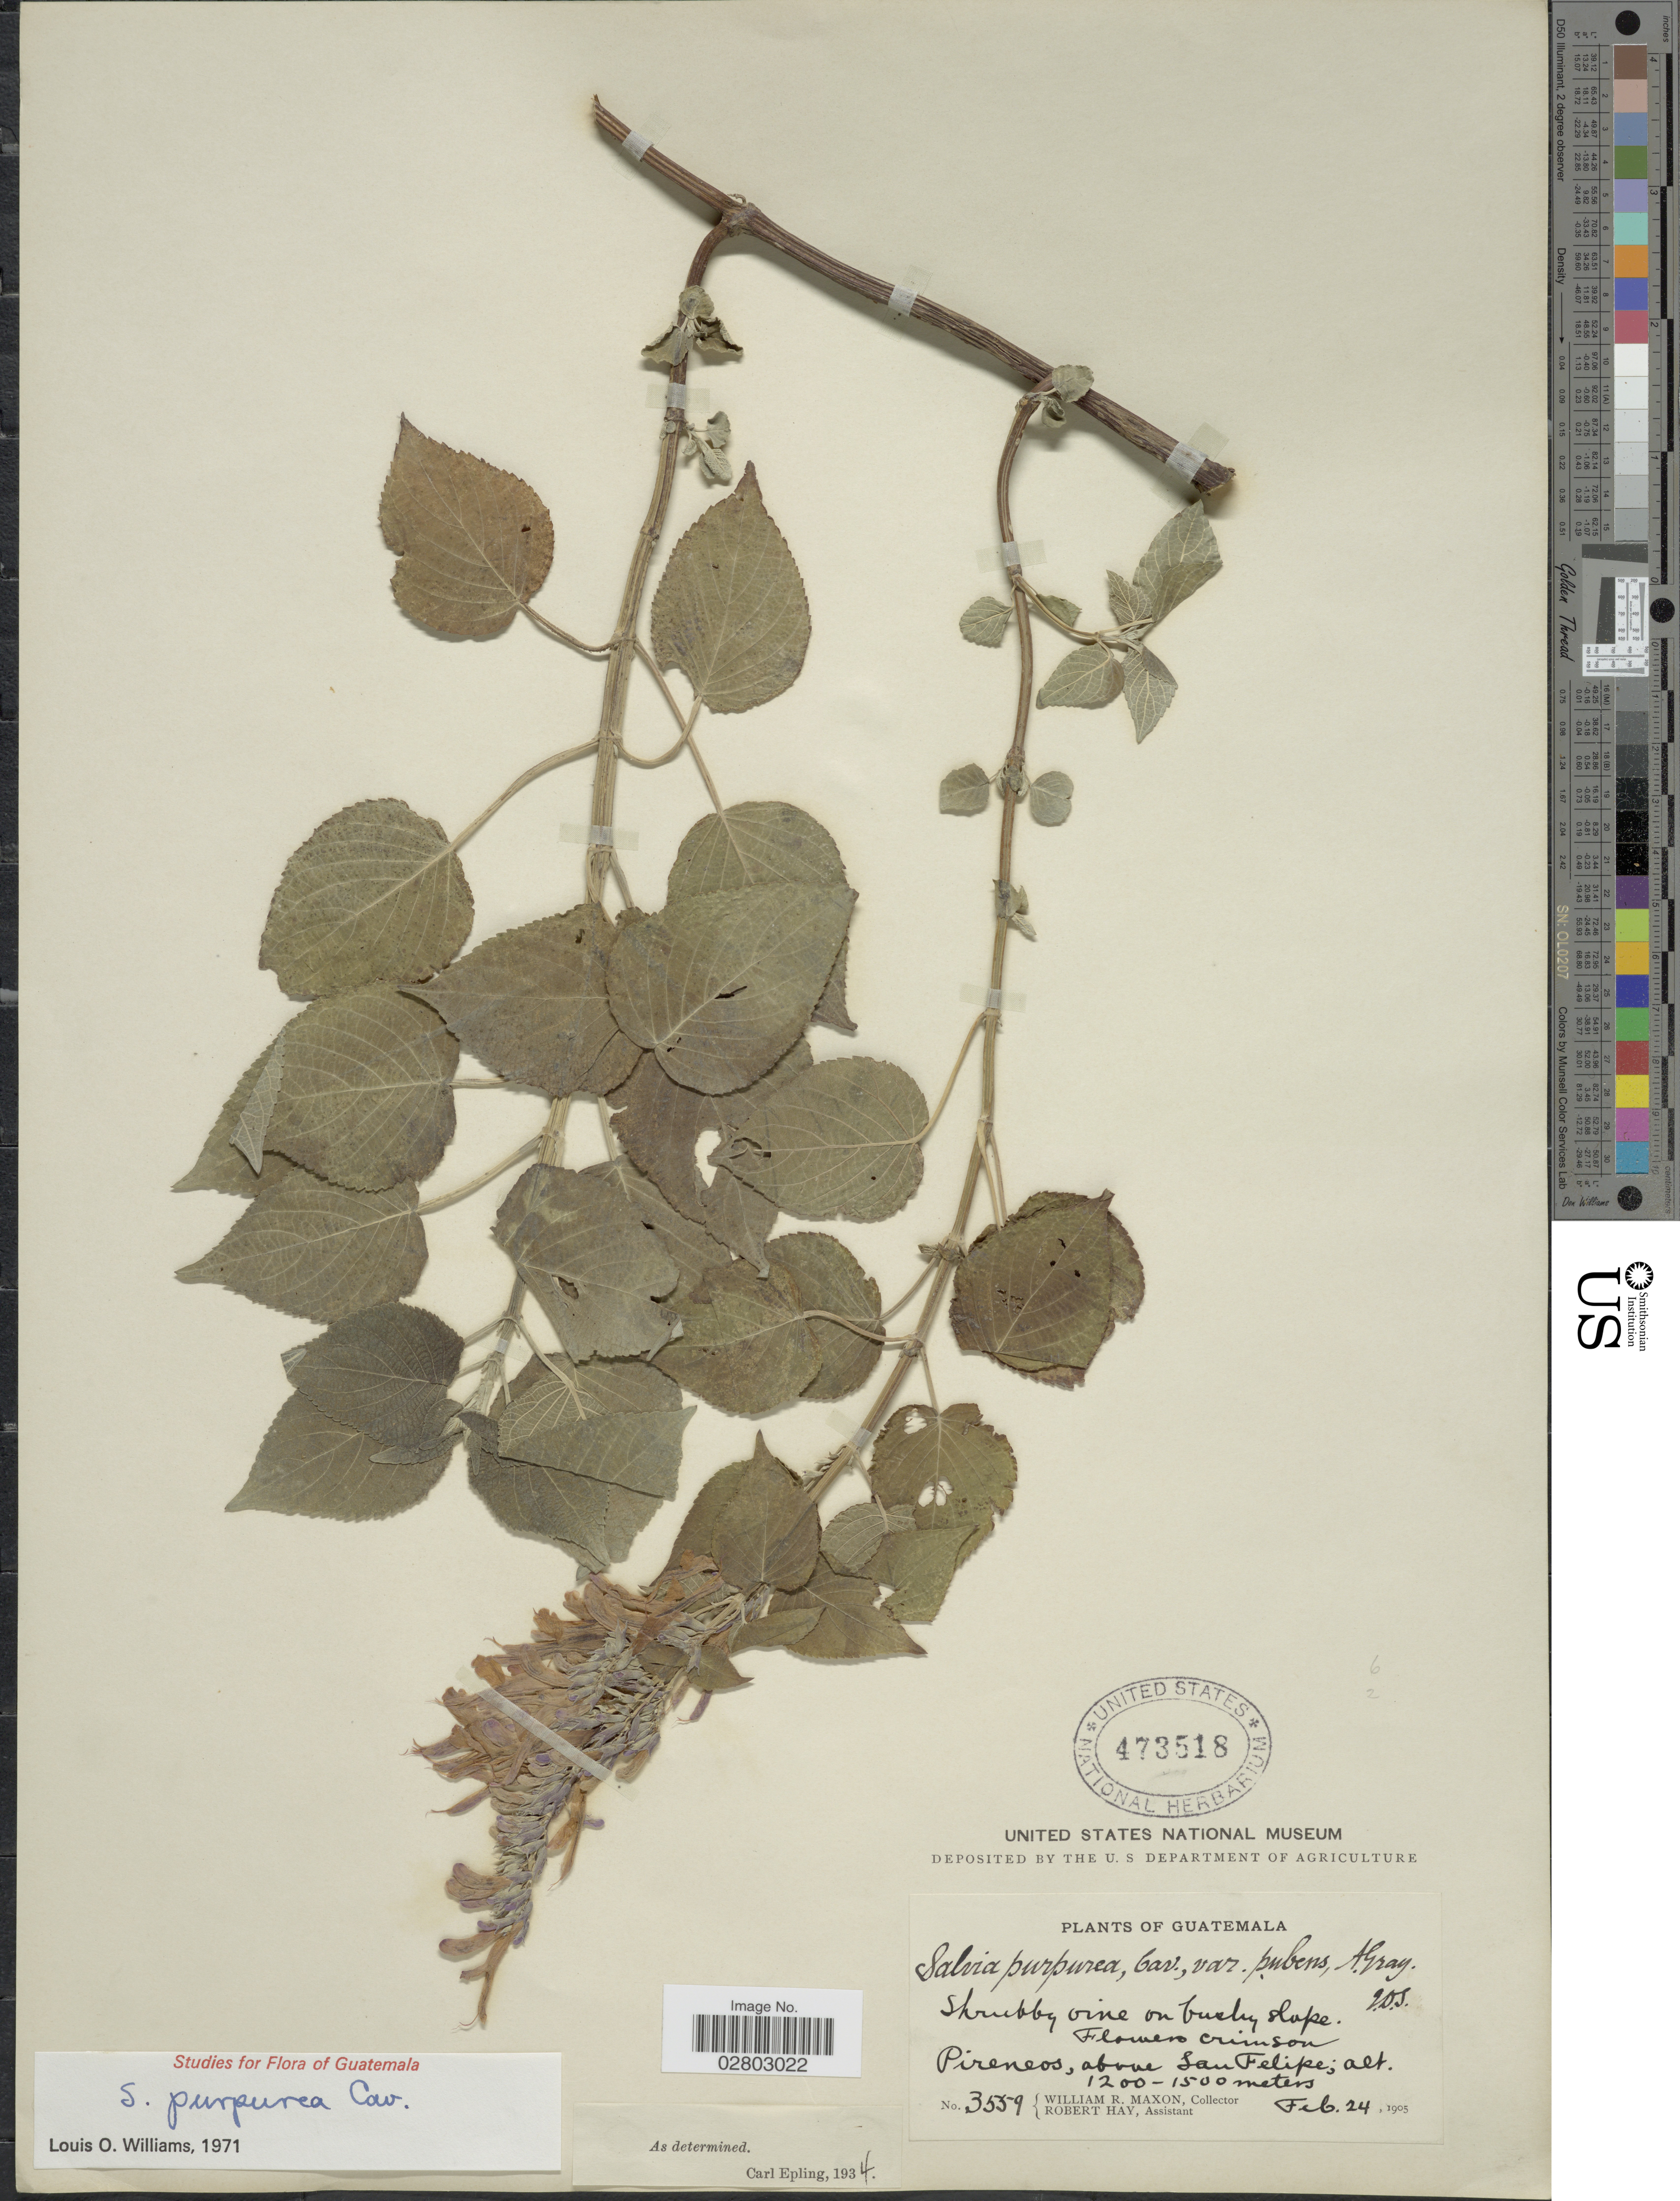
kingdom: Plantae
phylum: Tracheophyta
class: Magnoliopsida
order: Lamiales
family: Lamiaceae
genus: Salvia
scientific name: Salvia purpurea var. pubens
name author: A. Gray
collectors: W. R. Maxon & R. Hay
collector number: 3559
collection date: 1905-02-24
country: Guatemala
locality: Pireneos, above San Felipe.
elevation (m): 1200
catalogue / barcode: US 473518